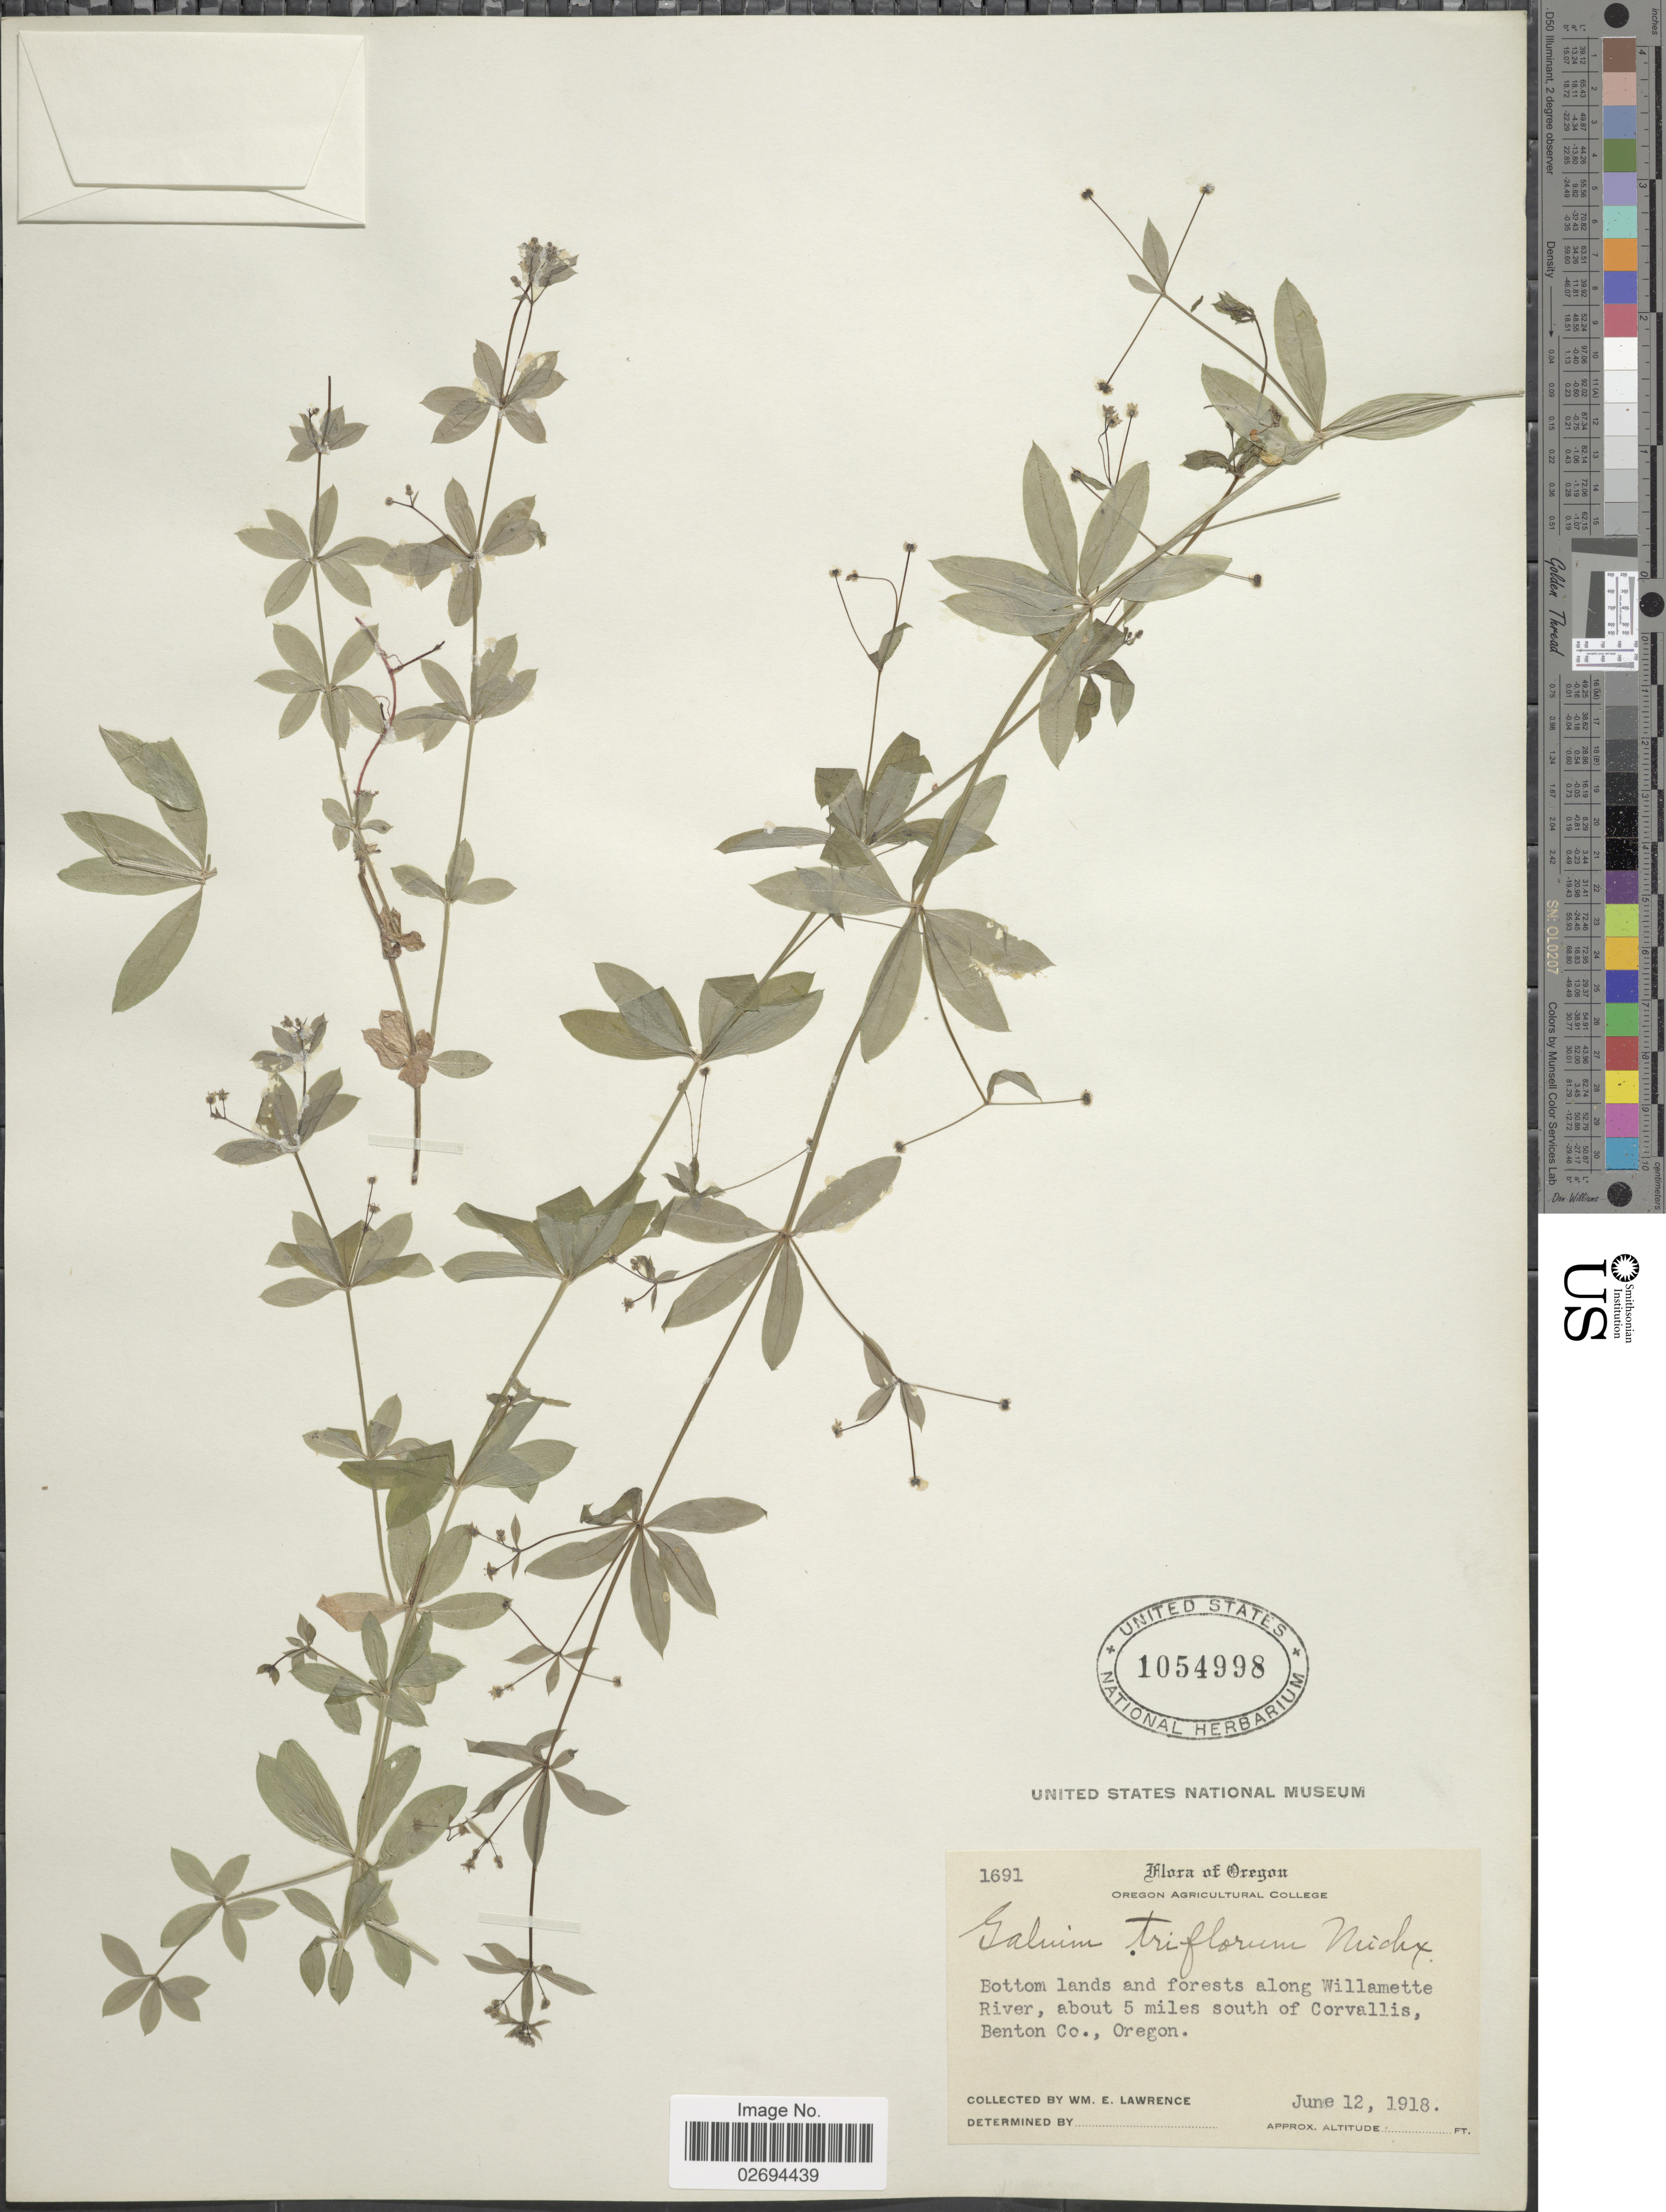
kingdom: Plantae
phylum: Tracheophyta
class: Magnoliopsida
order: Gentianales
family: Rubiaceae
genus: Galium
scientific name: Galium triflorum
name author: Michx.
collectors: W. Lawrence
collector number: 1691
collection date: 1918-06-12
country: United States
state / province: Oregon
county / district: Benton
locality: Along Willamette River, about 5 miles south of Corvallis, Benton Co.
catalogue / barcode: US 1054998